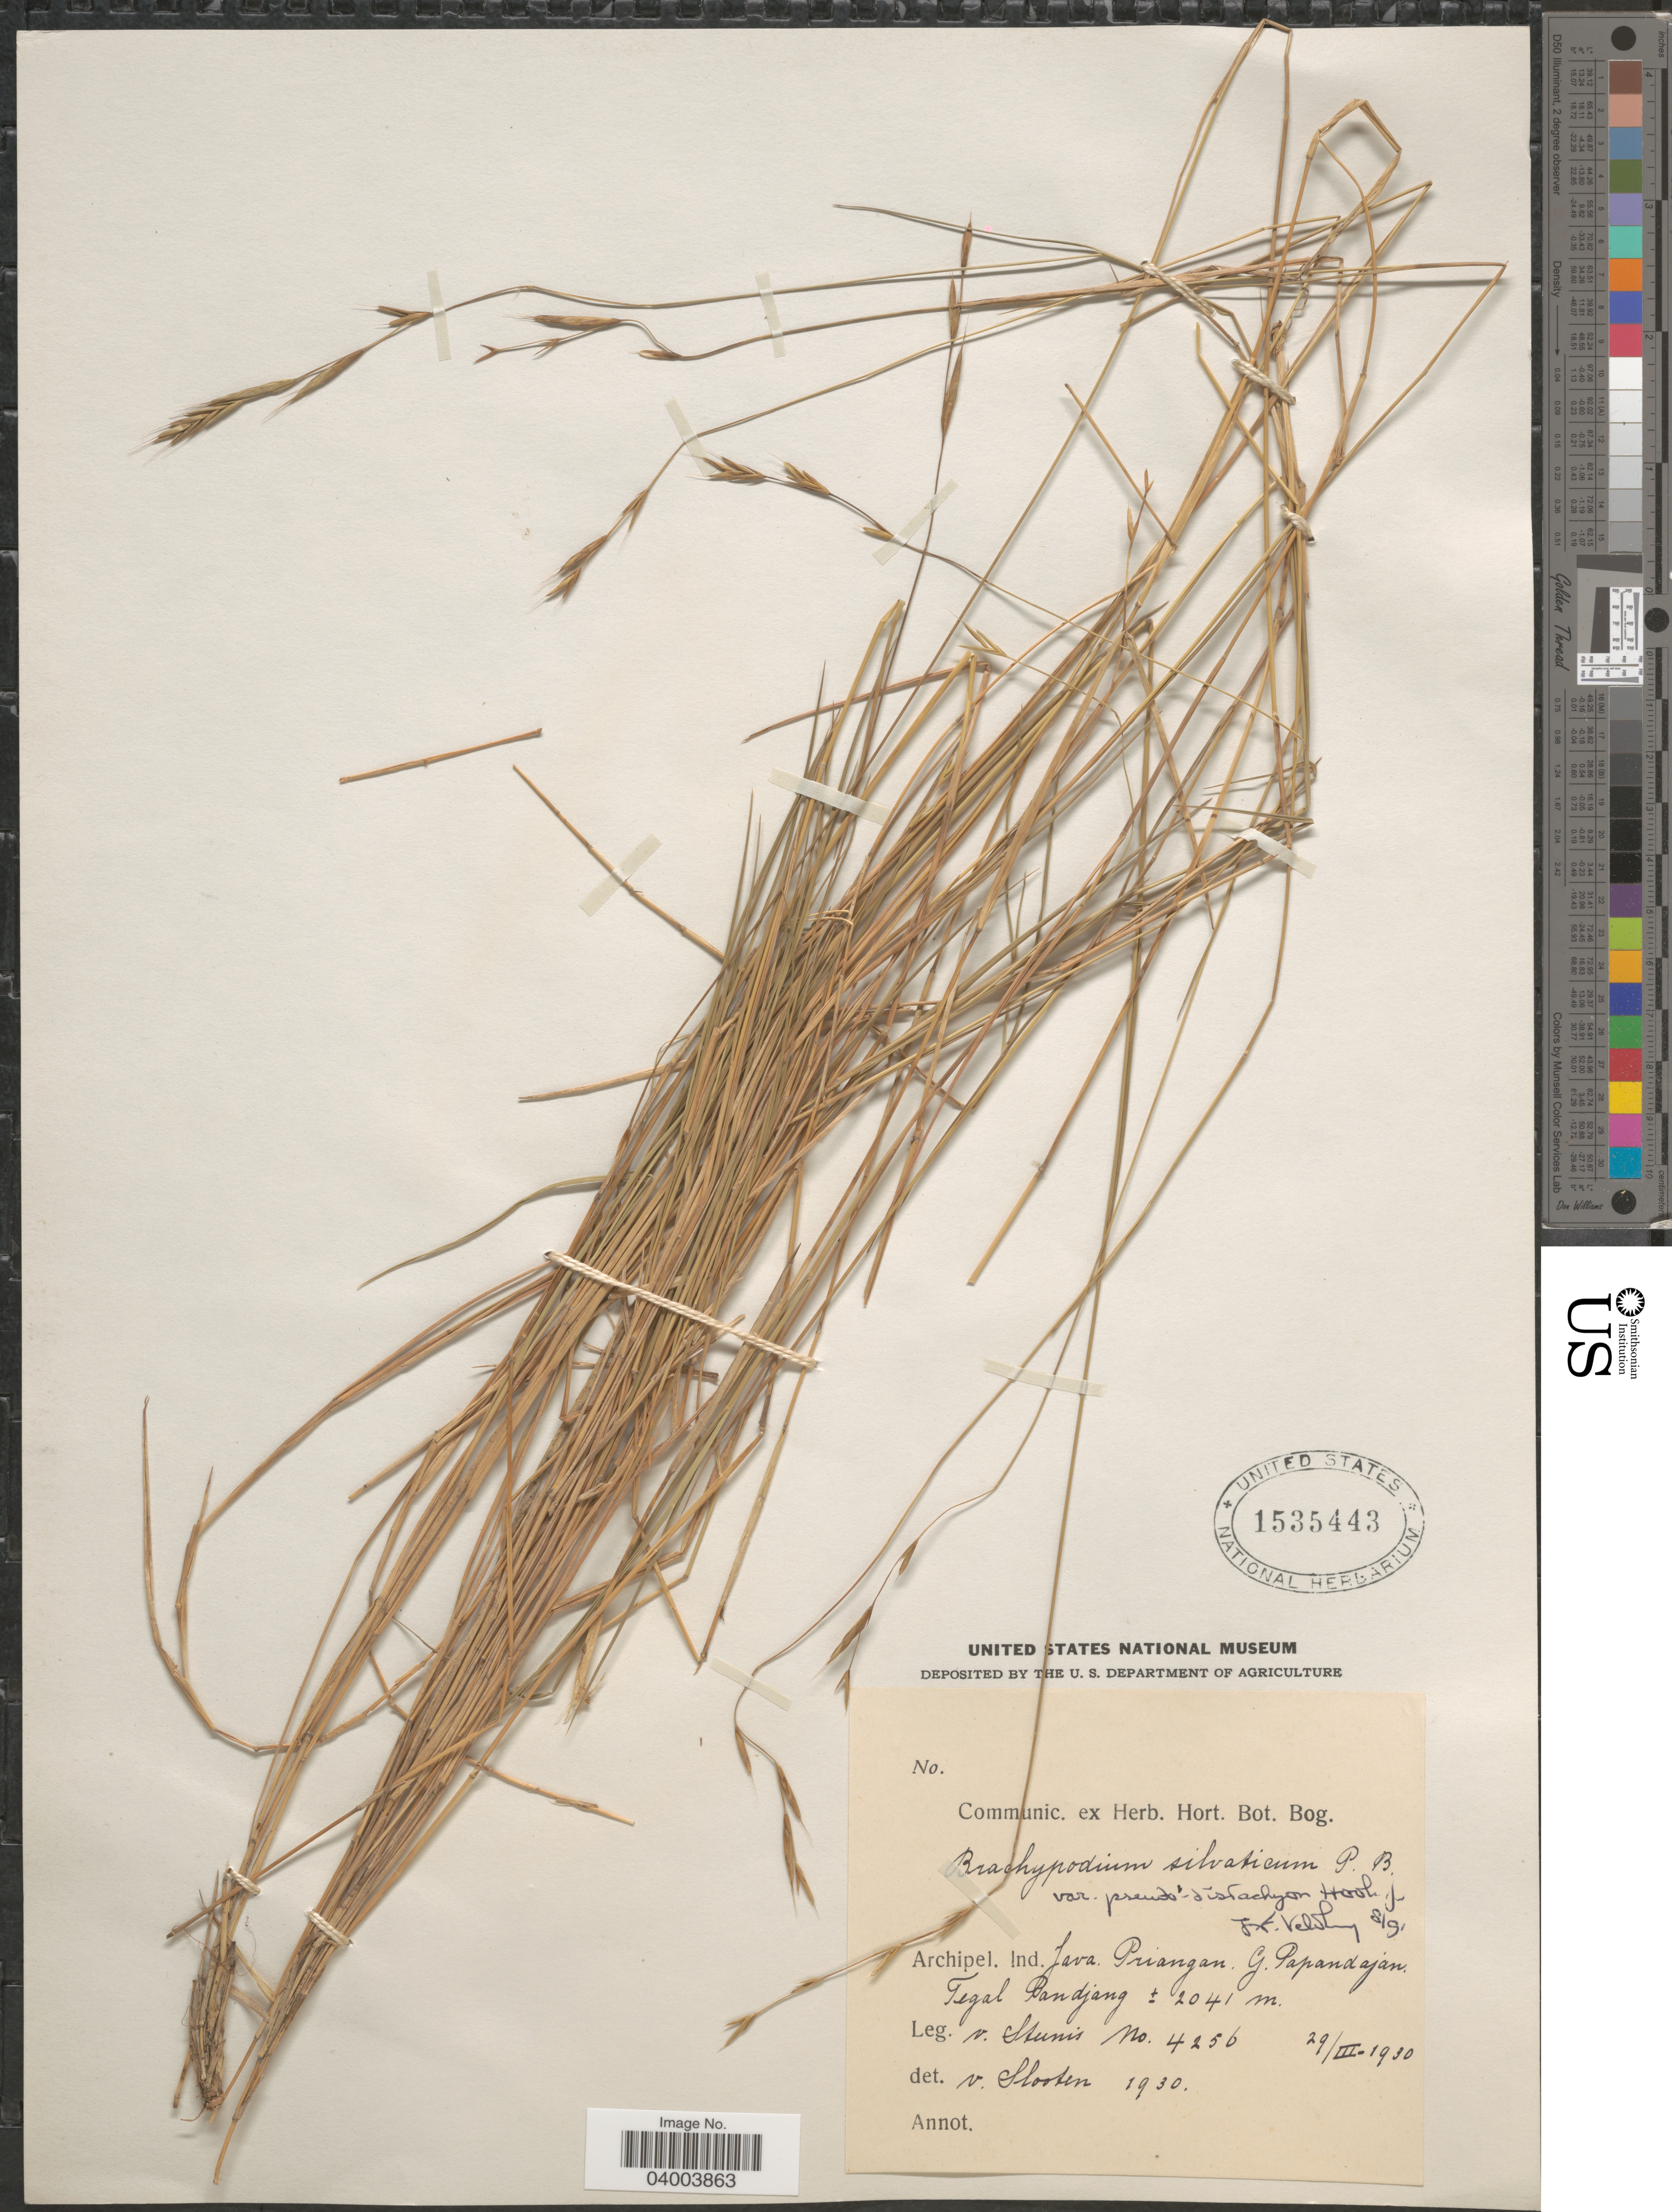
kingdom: Plantae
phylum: Tracheophyta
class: Liliopsida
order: Poales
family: Poaceae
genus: Brachypodium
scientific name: Brachypodium sylvaticum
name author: (Huds.) P. Beauv.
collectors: v. Steenis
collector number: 4256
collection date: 1930-03-29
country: Indonesia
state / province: Java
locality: Archipel. Ind. Java Priangan. G. Papandajan Tegal Pandjang.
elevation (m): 2041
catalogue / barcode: US 1535443